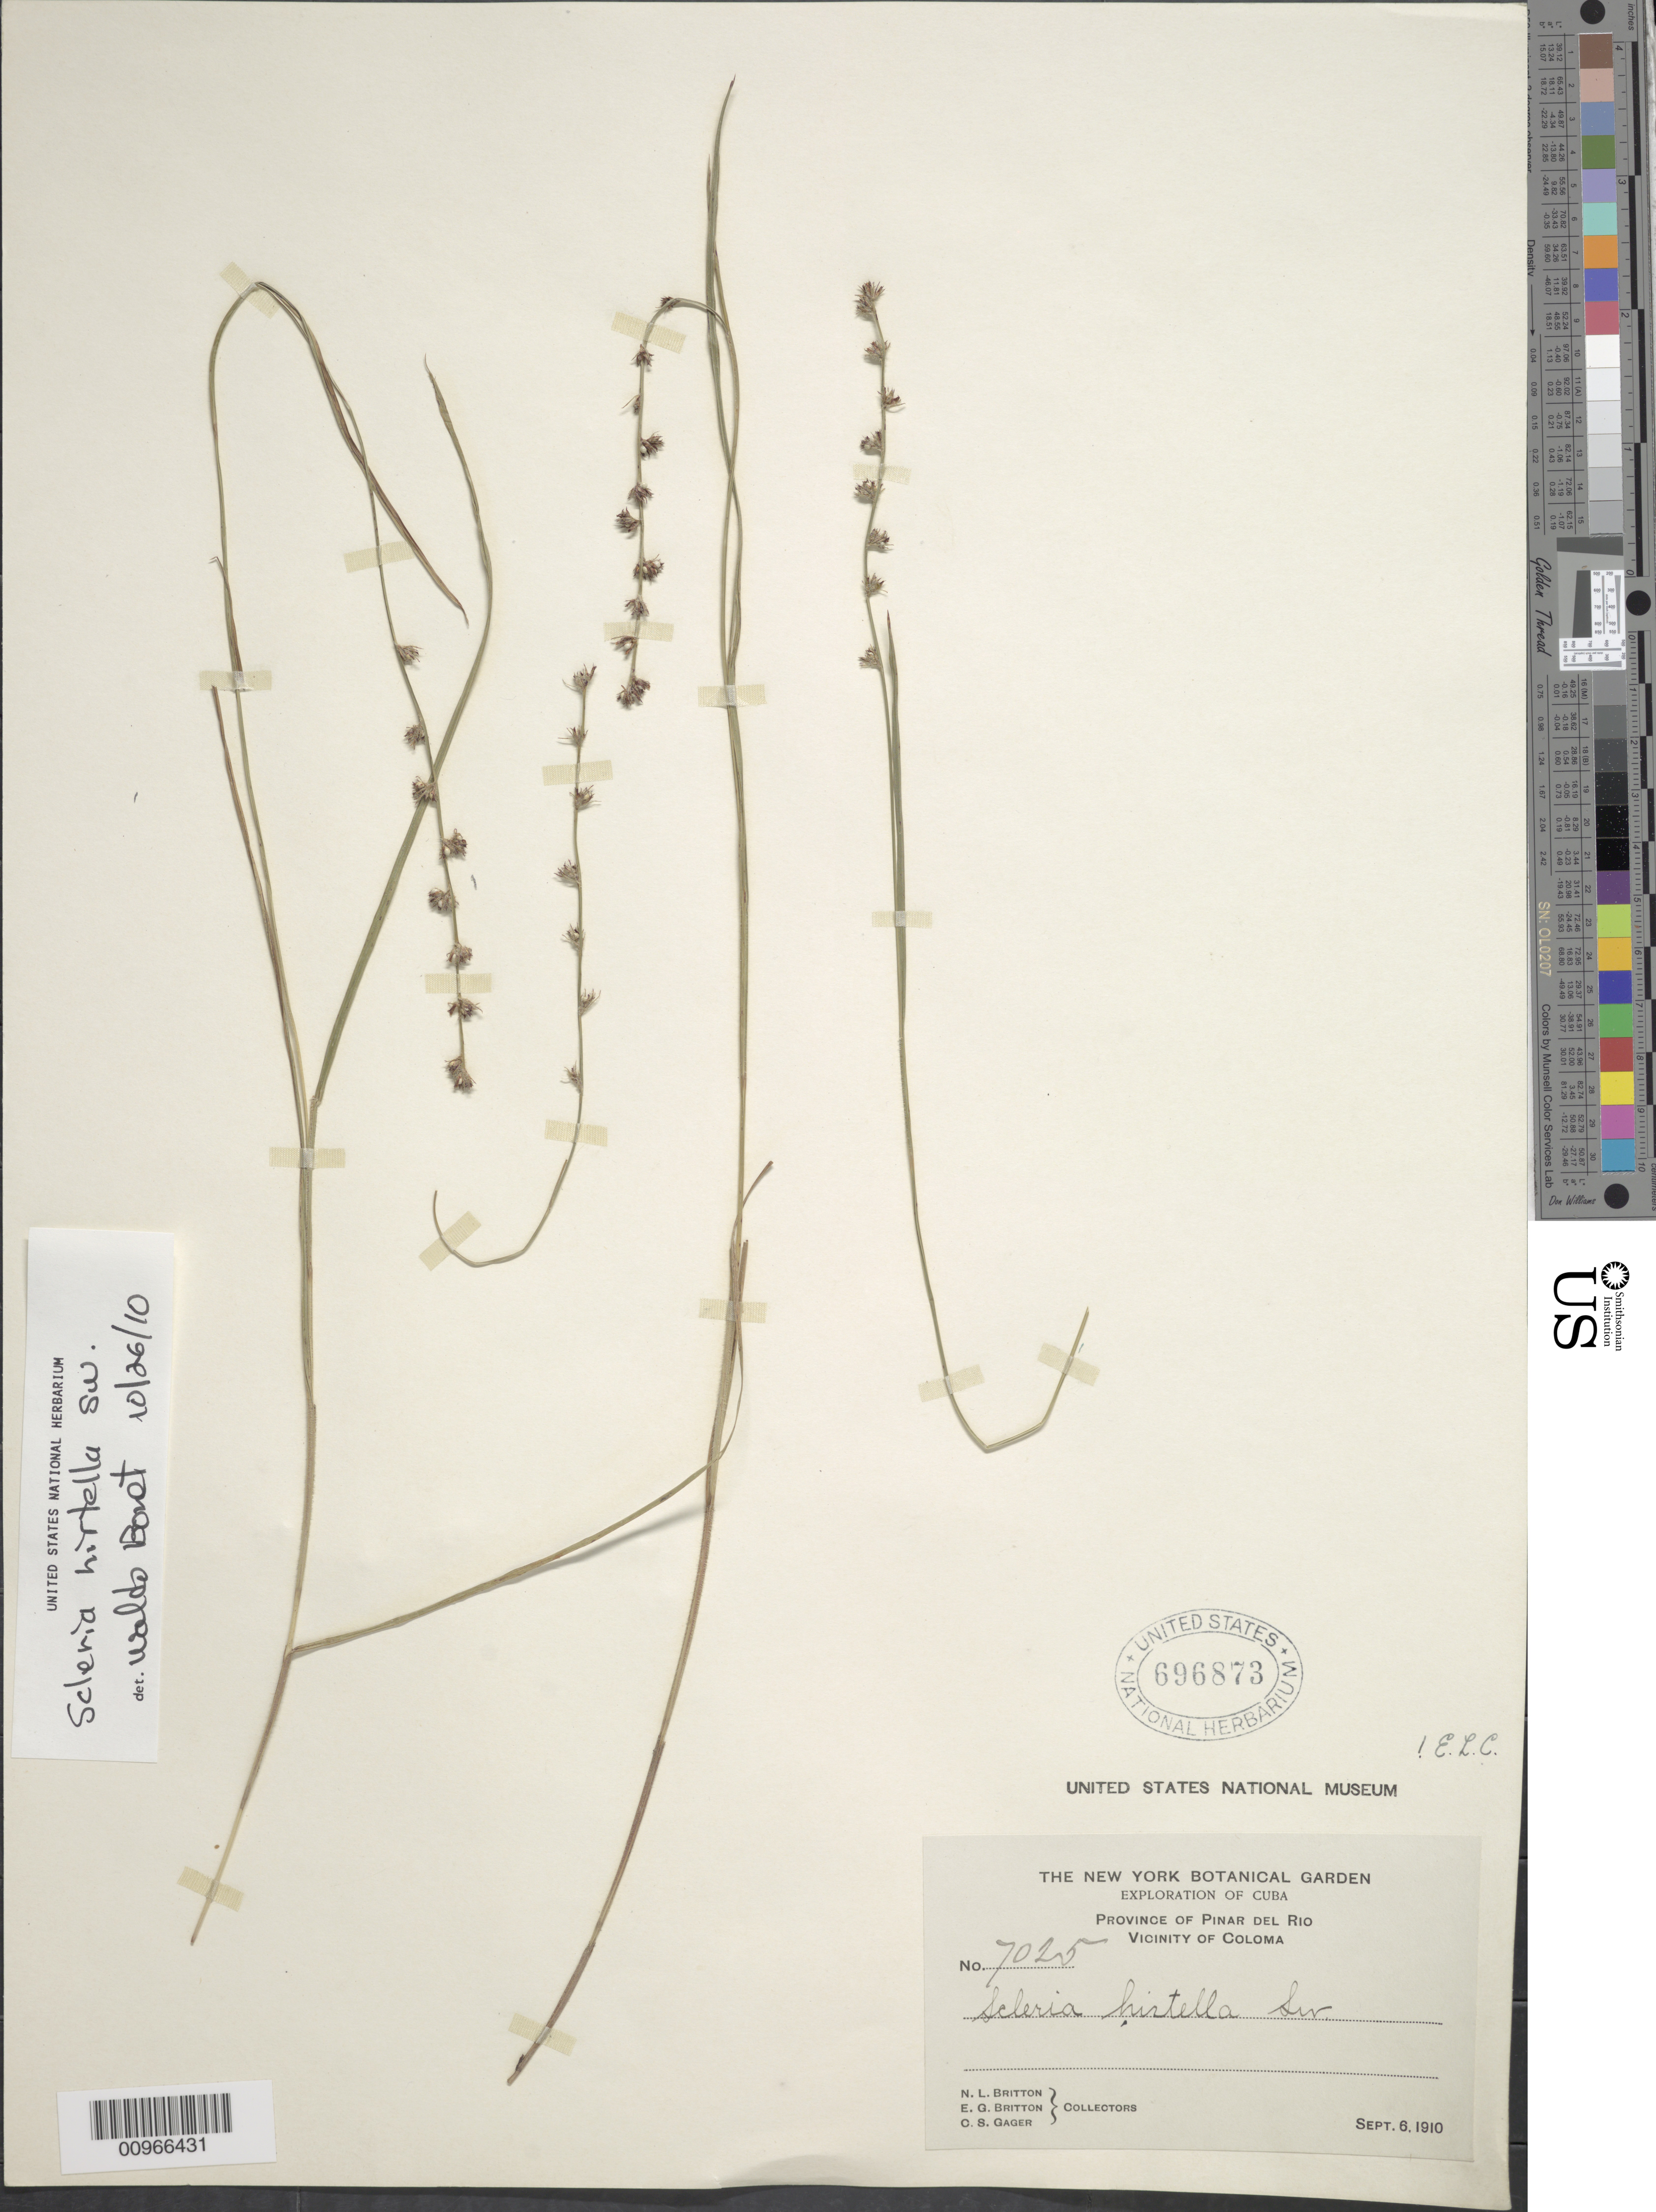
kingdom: Plantae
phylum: Tracheophyta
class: Liliopsida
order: Poales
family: Cyperaceae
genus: Scleria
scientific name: Scleria hirtella subsp. interrupta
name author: (Rich.) M.T. Strong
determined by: Strong, M. T., (US), Smithsonian Institution - National Museum of Natural History (UNITED STATES)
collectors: N. Britton, E. G. Britton & C. Gager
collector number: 7025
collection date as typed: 06 Sep 1910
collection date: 1910-09-06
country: Cuba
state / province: Pinar del Rio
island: Cuba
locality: Vicinity of Coloma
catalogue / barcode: US 696873